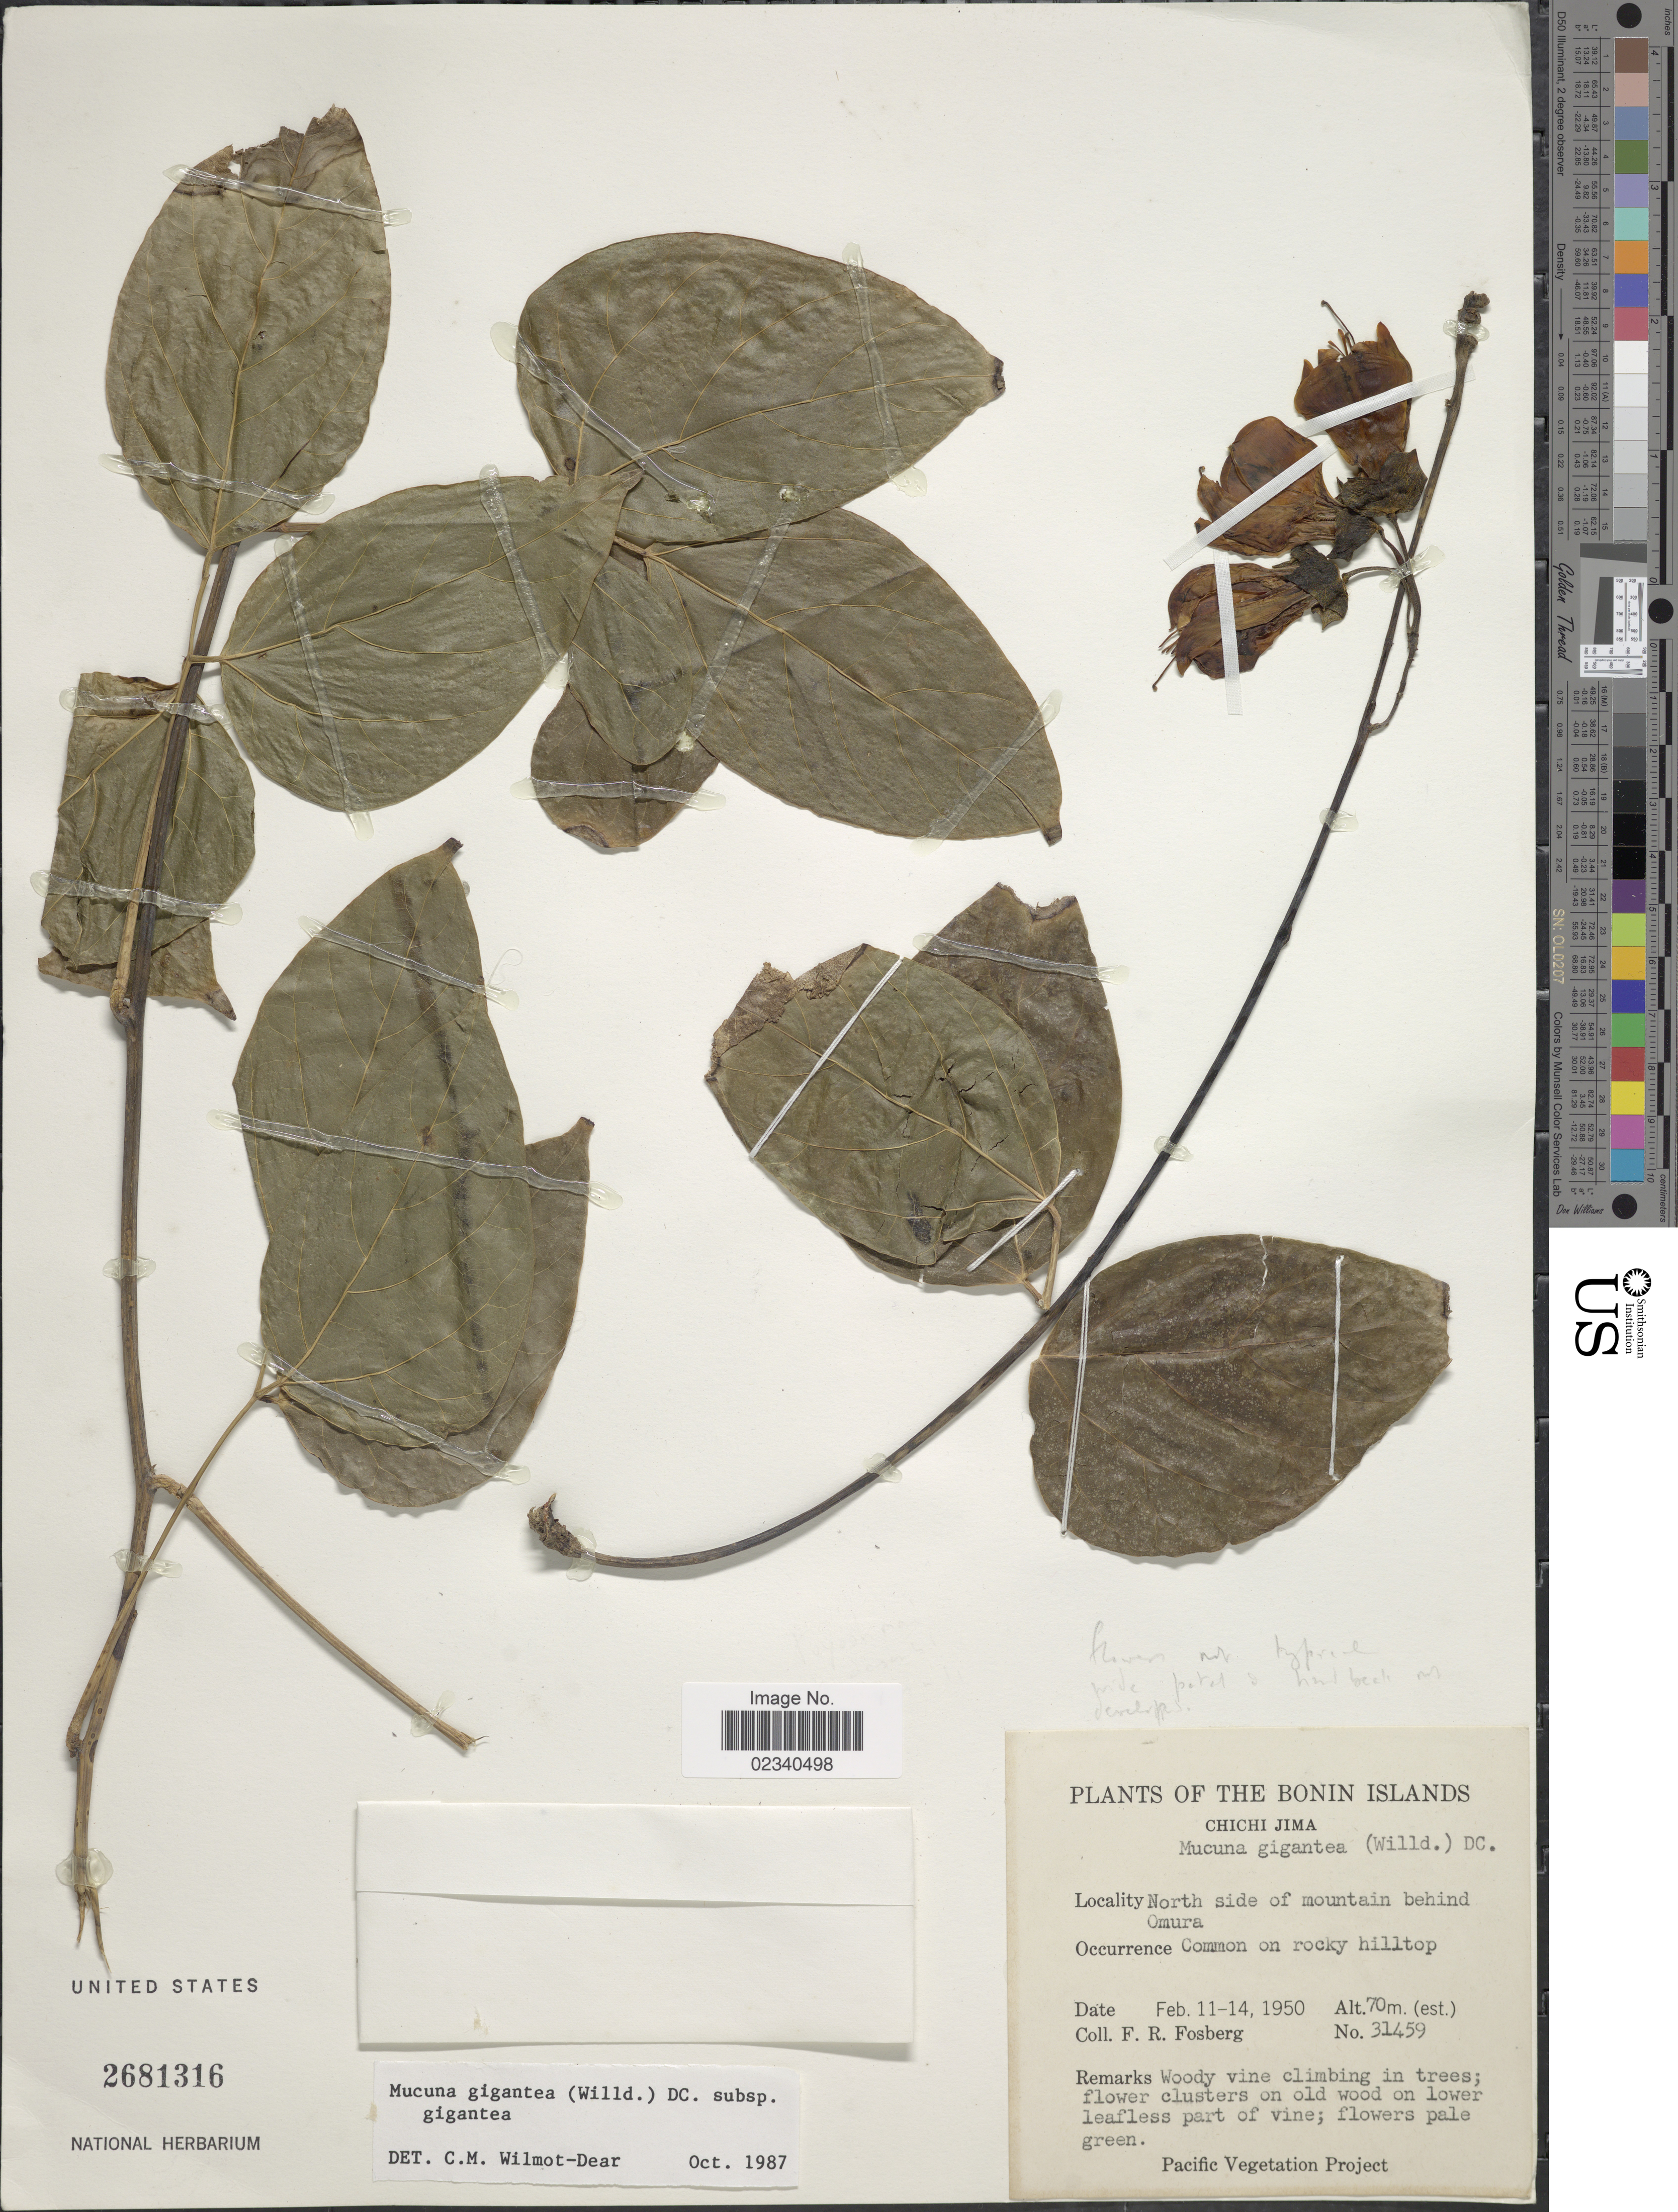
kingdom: Plantae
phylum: Tracheophyta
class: Magnoliopsida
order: Fabales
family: Fabaceae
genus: Mucuna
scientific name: Mucuna gigantea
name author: (Willd.) DC.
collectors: F. R. Fosberg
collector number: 31459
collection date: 1950-02-11/1950-02-14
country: Japan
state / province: Tokyo, Federal City of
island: Bonin Islands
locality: Bonin Islands. Chichi Jima. North side of mountain behind Omura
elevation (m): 70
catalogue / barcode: US 2681316